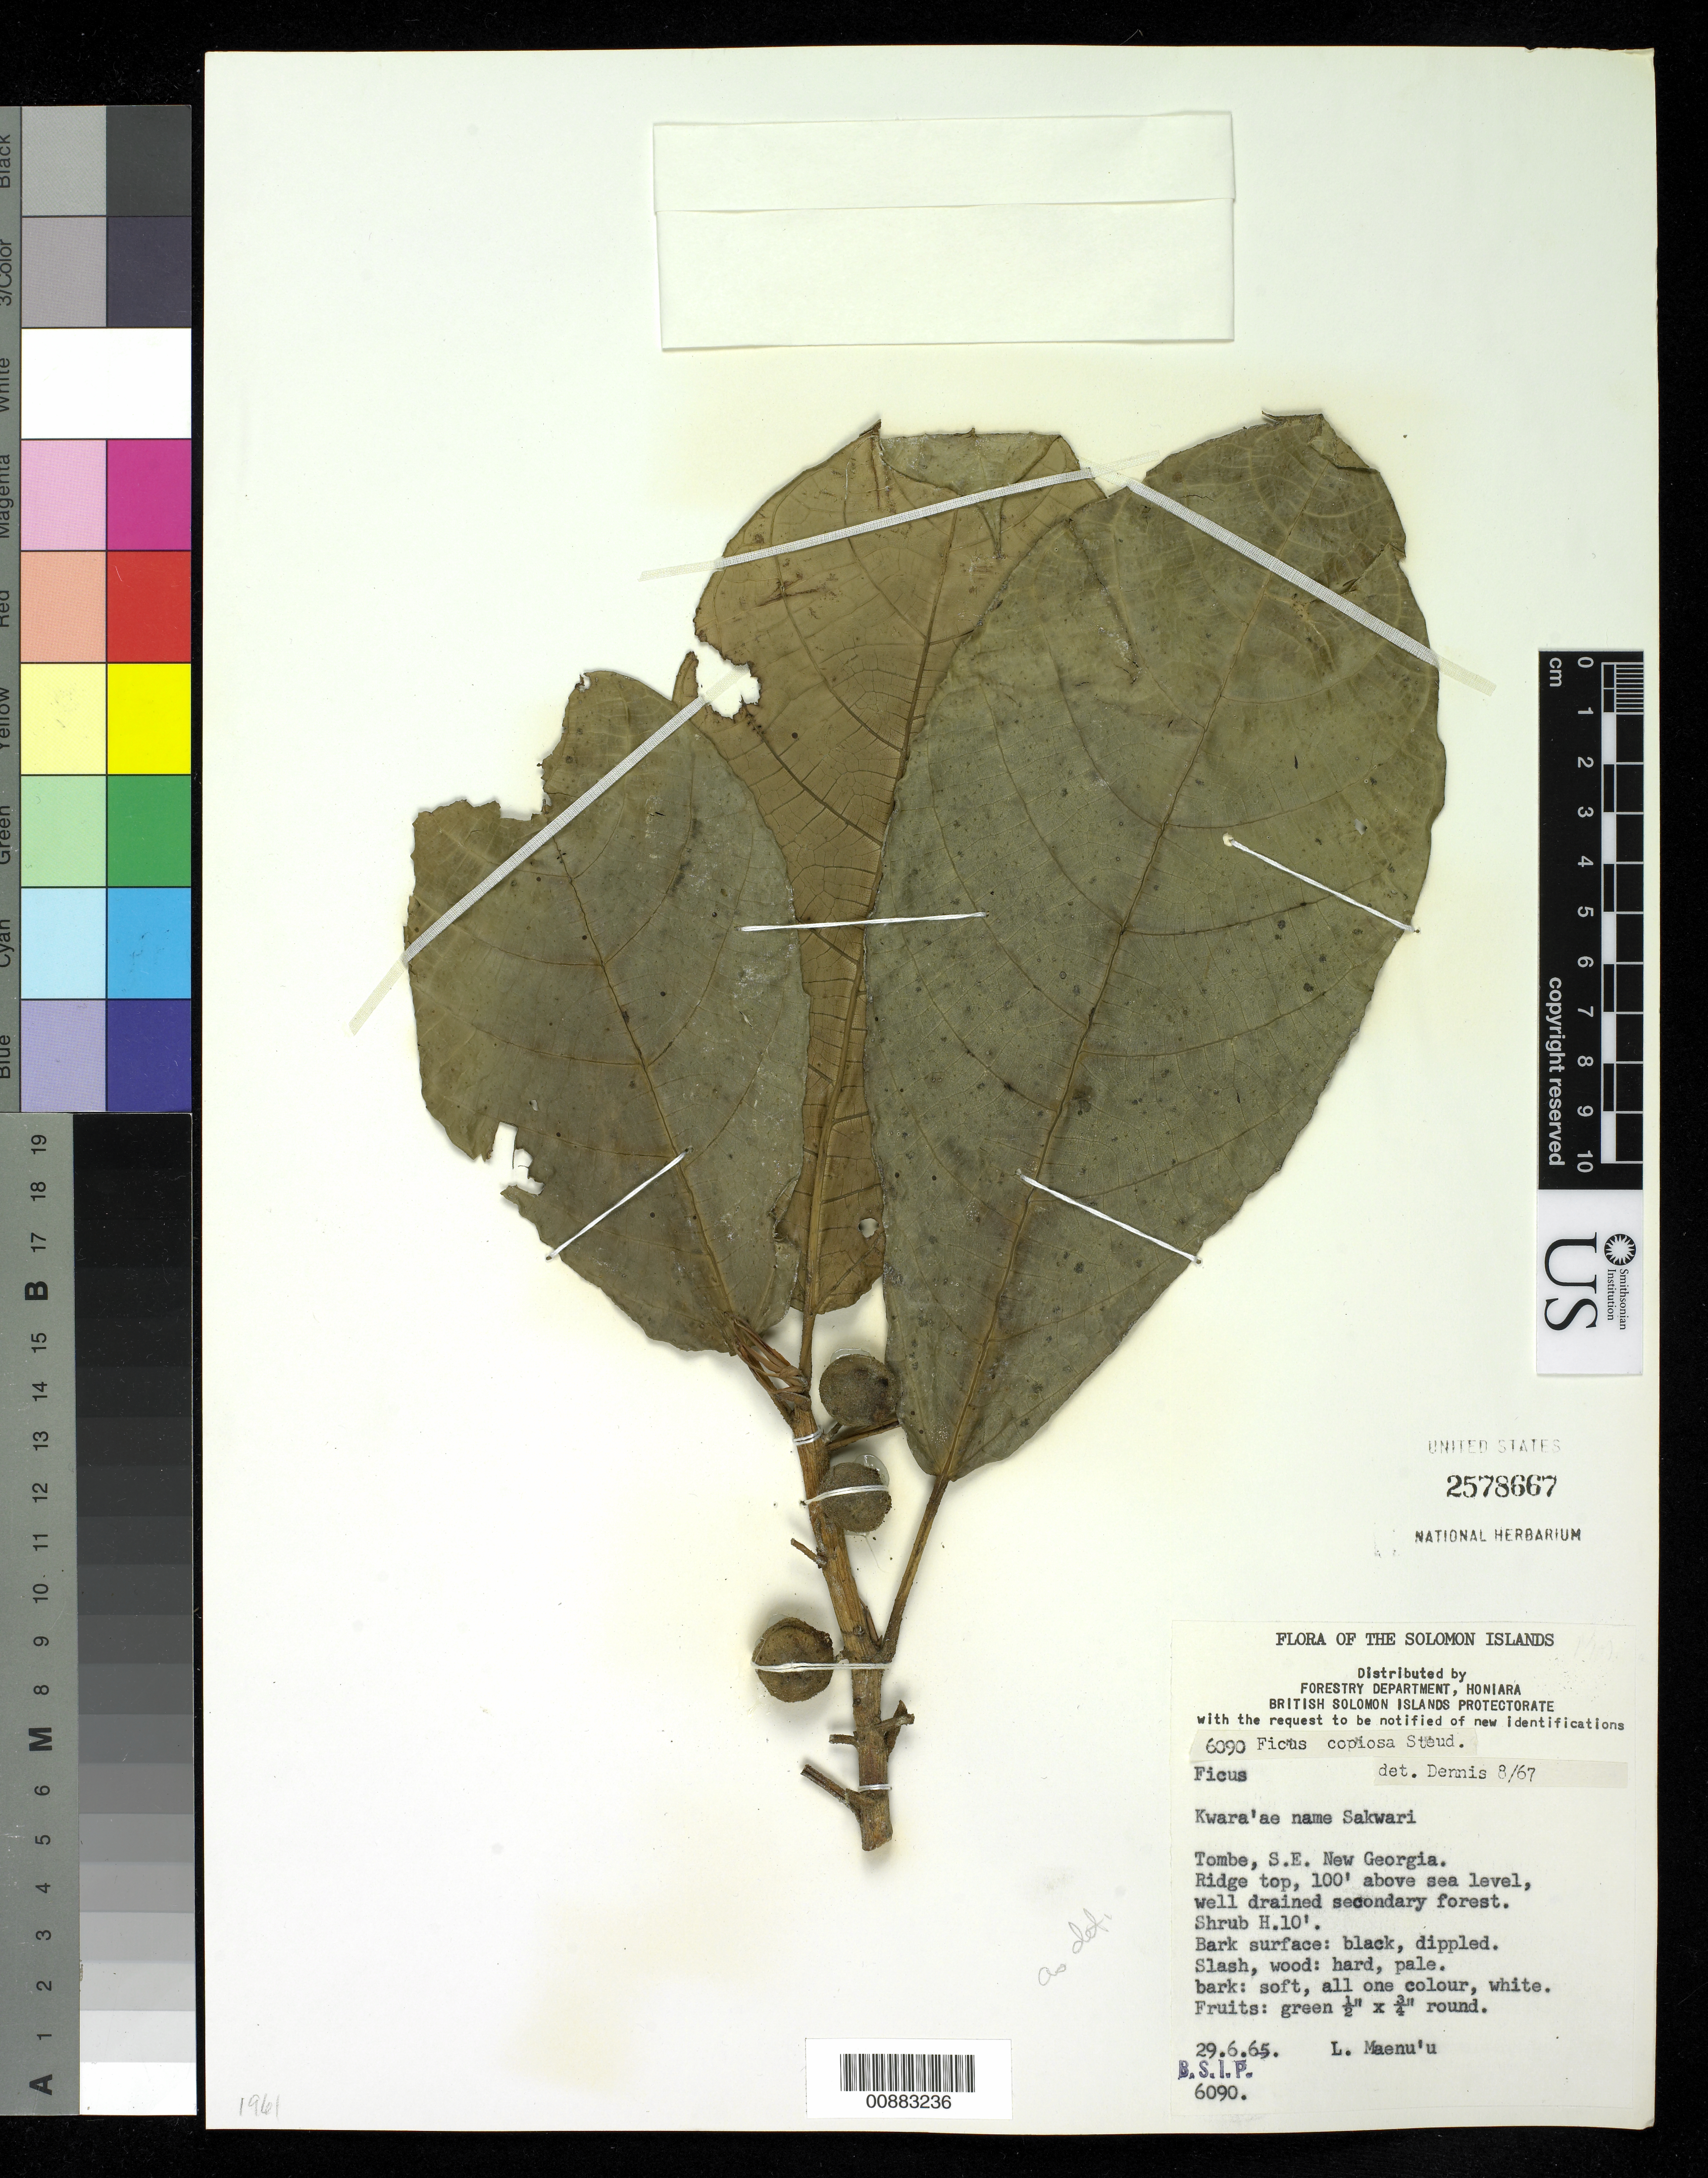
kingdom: Plantae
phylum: Tracheophyta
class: Magnoliopsida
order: Rosales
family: Moraceae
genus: Ficus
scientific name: Ficus copiosa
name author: Steud.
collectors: L. Maenu'u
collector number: BSIP 6090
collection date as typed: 29 Jun 1965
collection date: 1965-06-29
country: Solomon Islands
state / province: Western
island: New Georgia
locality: Tombe, Southeast New Georgia.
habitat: Ridge top, well drained secondary forest.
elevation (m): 100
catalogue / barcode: US 2578667